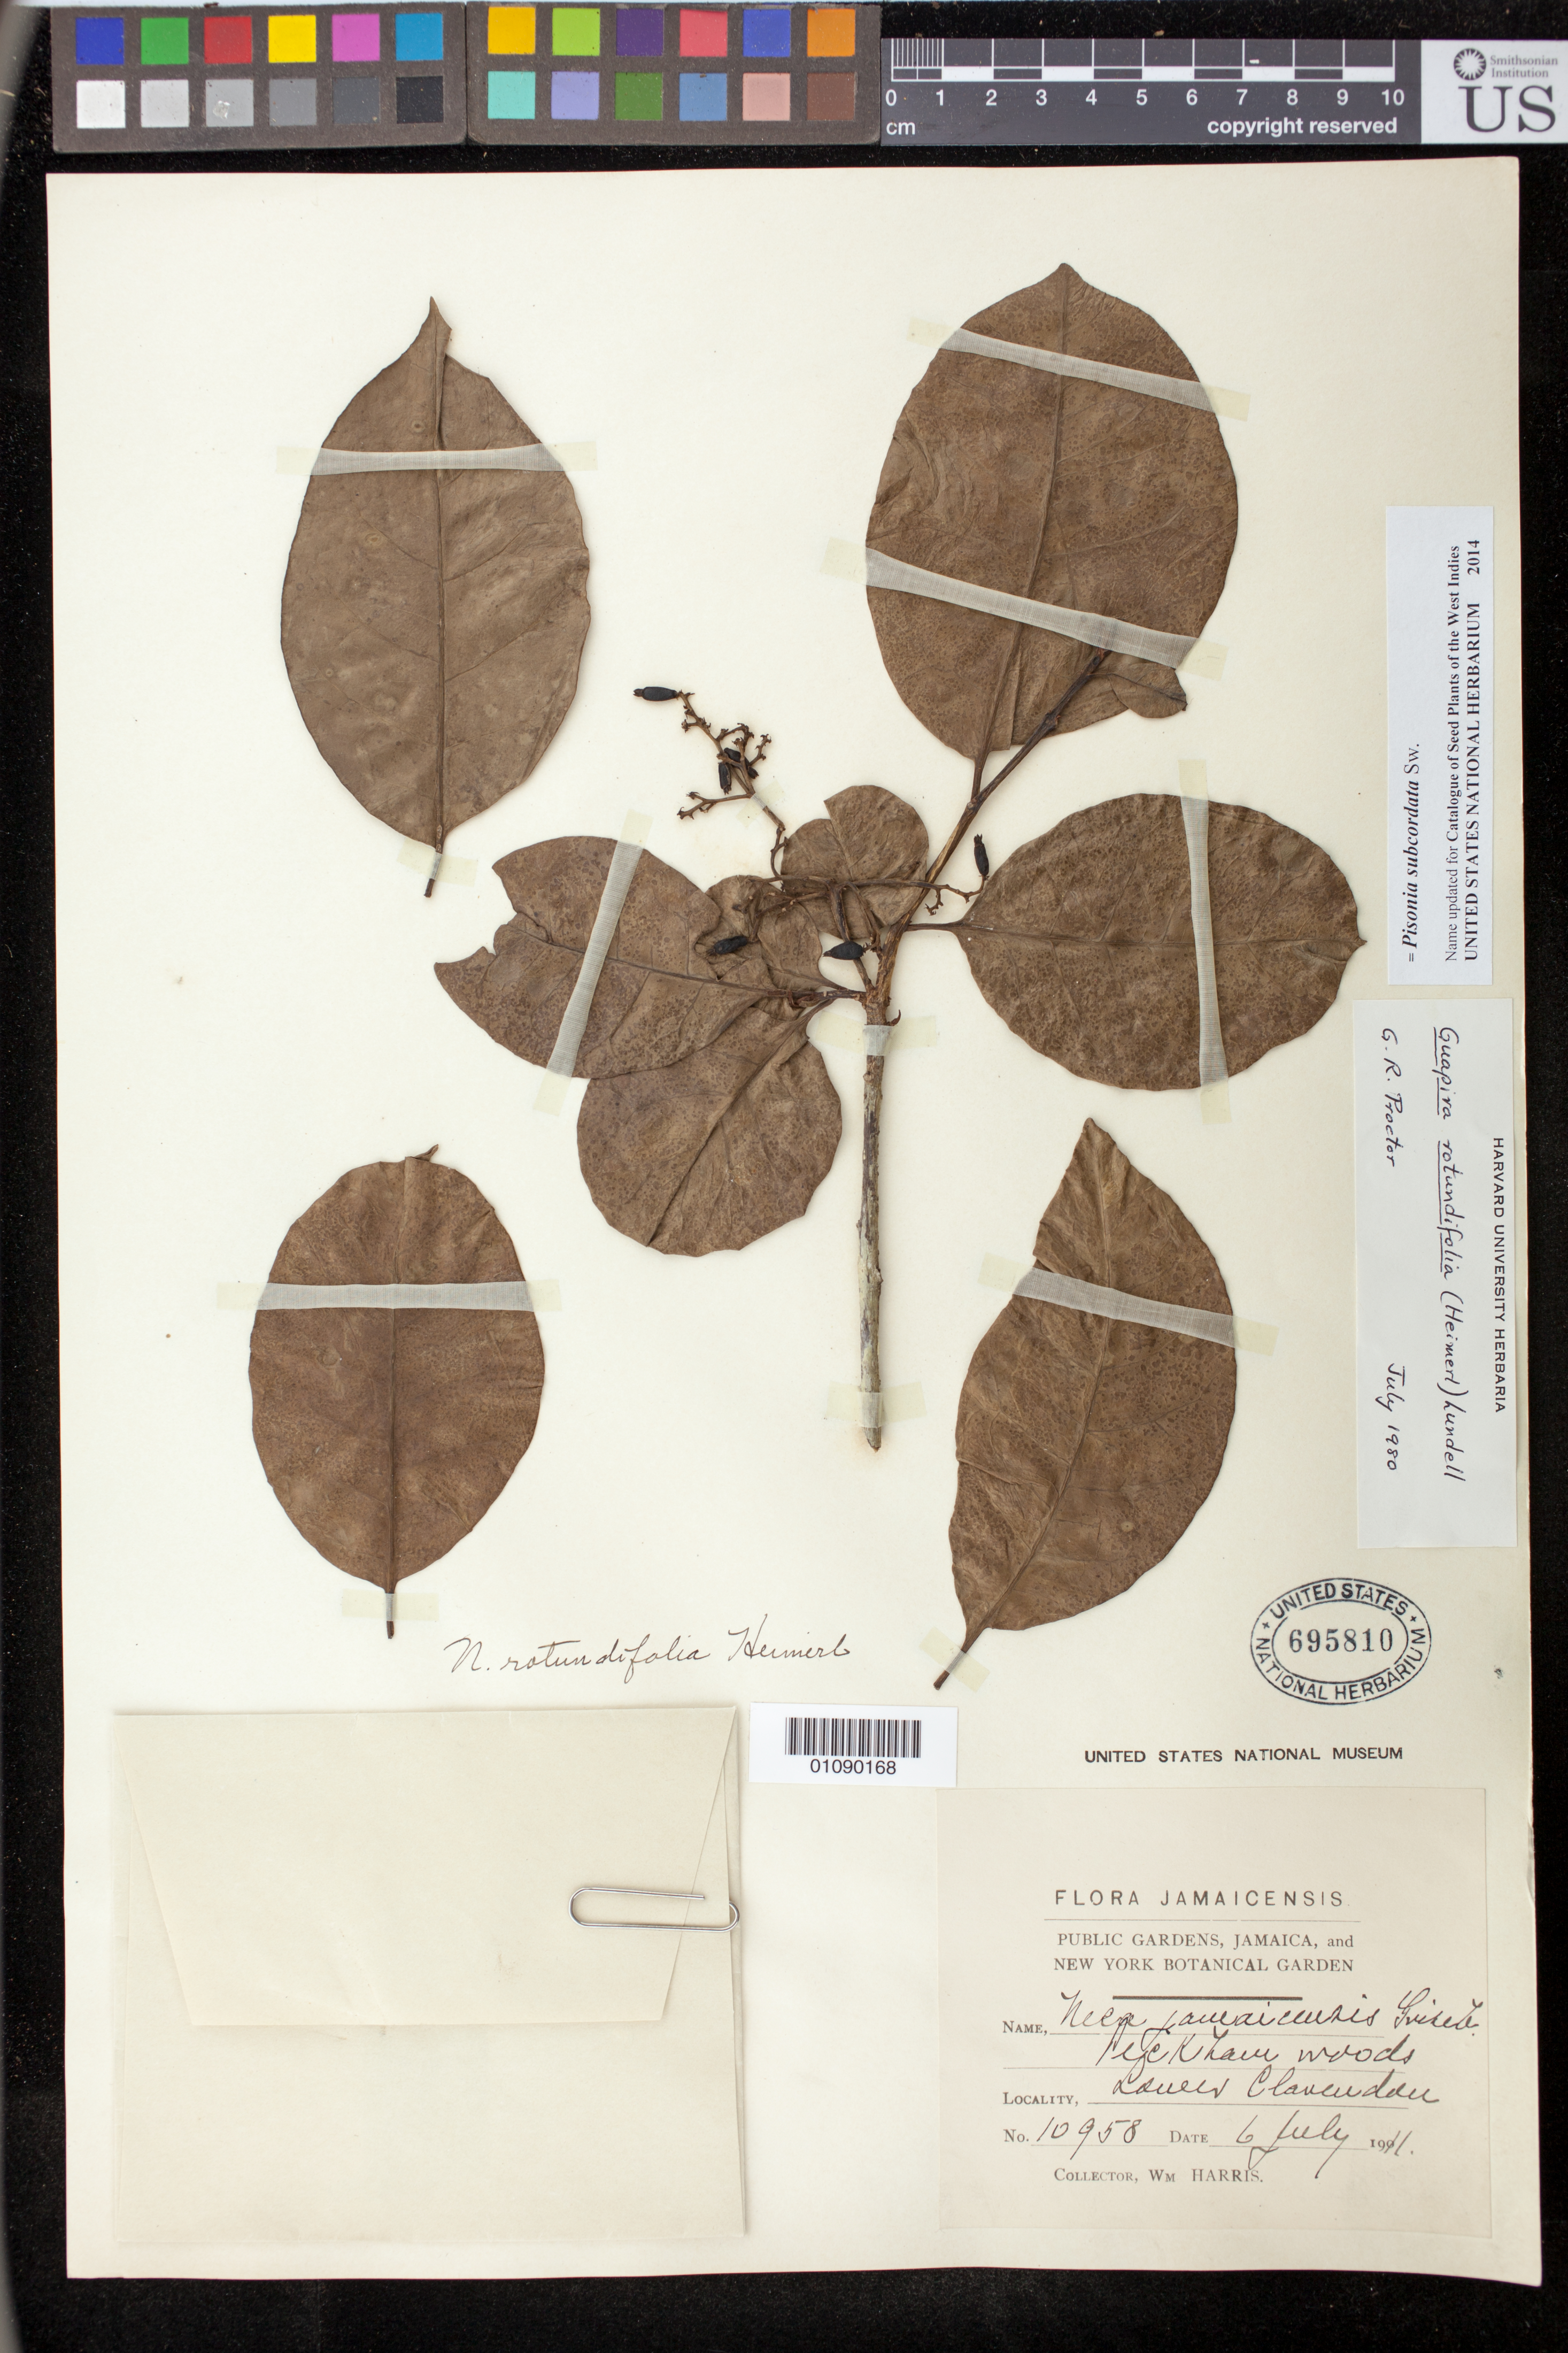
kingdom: Plantae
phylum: Tracheophyta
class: Magnoliopsida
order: Caryophyllales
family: Nyctaginaceae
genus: Pisonia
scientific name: Pisonia subcordata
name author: Sw.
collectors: W. Harris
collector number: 10958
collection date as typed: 06 Jul 1911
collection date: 1911-07-06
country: Jamaica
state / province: Clarendon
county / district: Peckham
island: Jamaica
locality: Lower Clarendon, Peckham woods.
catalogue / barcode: US 695810